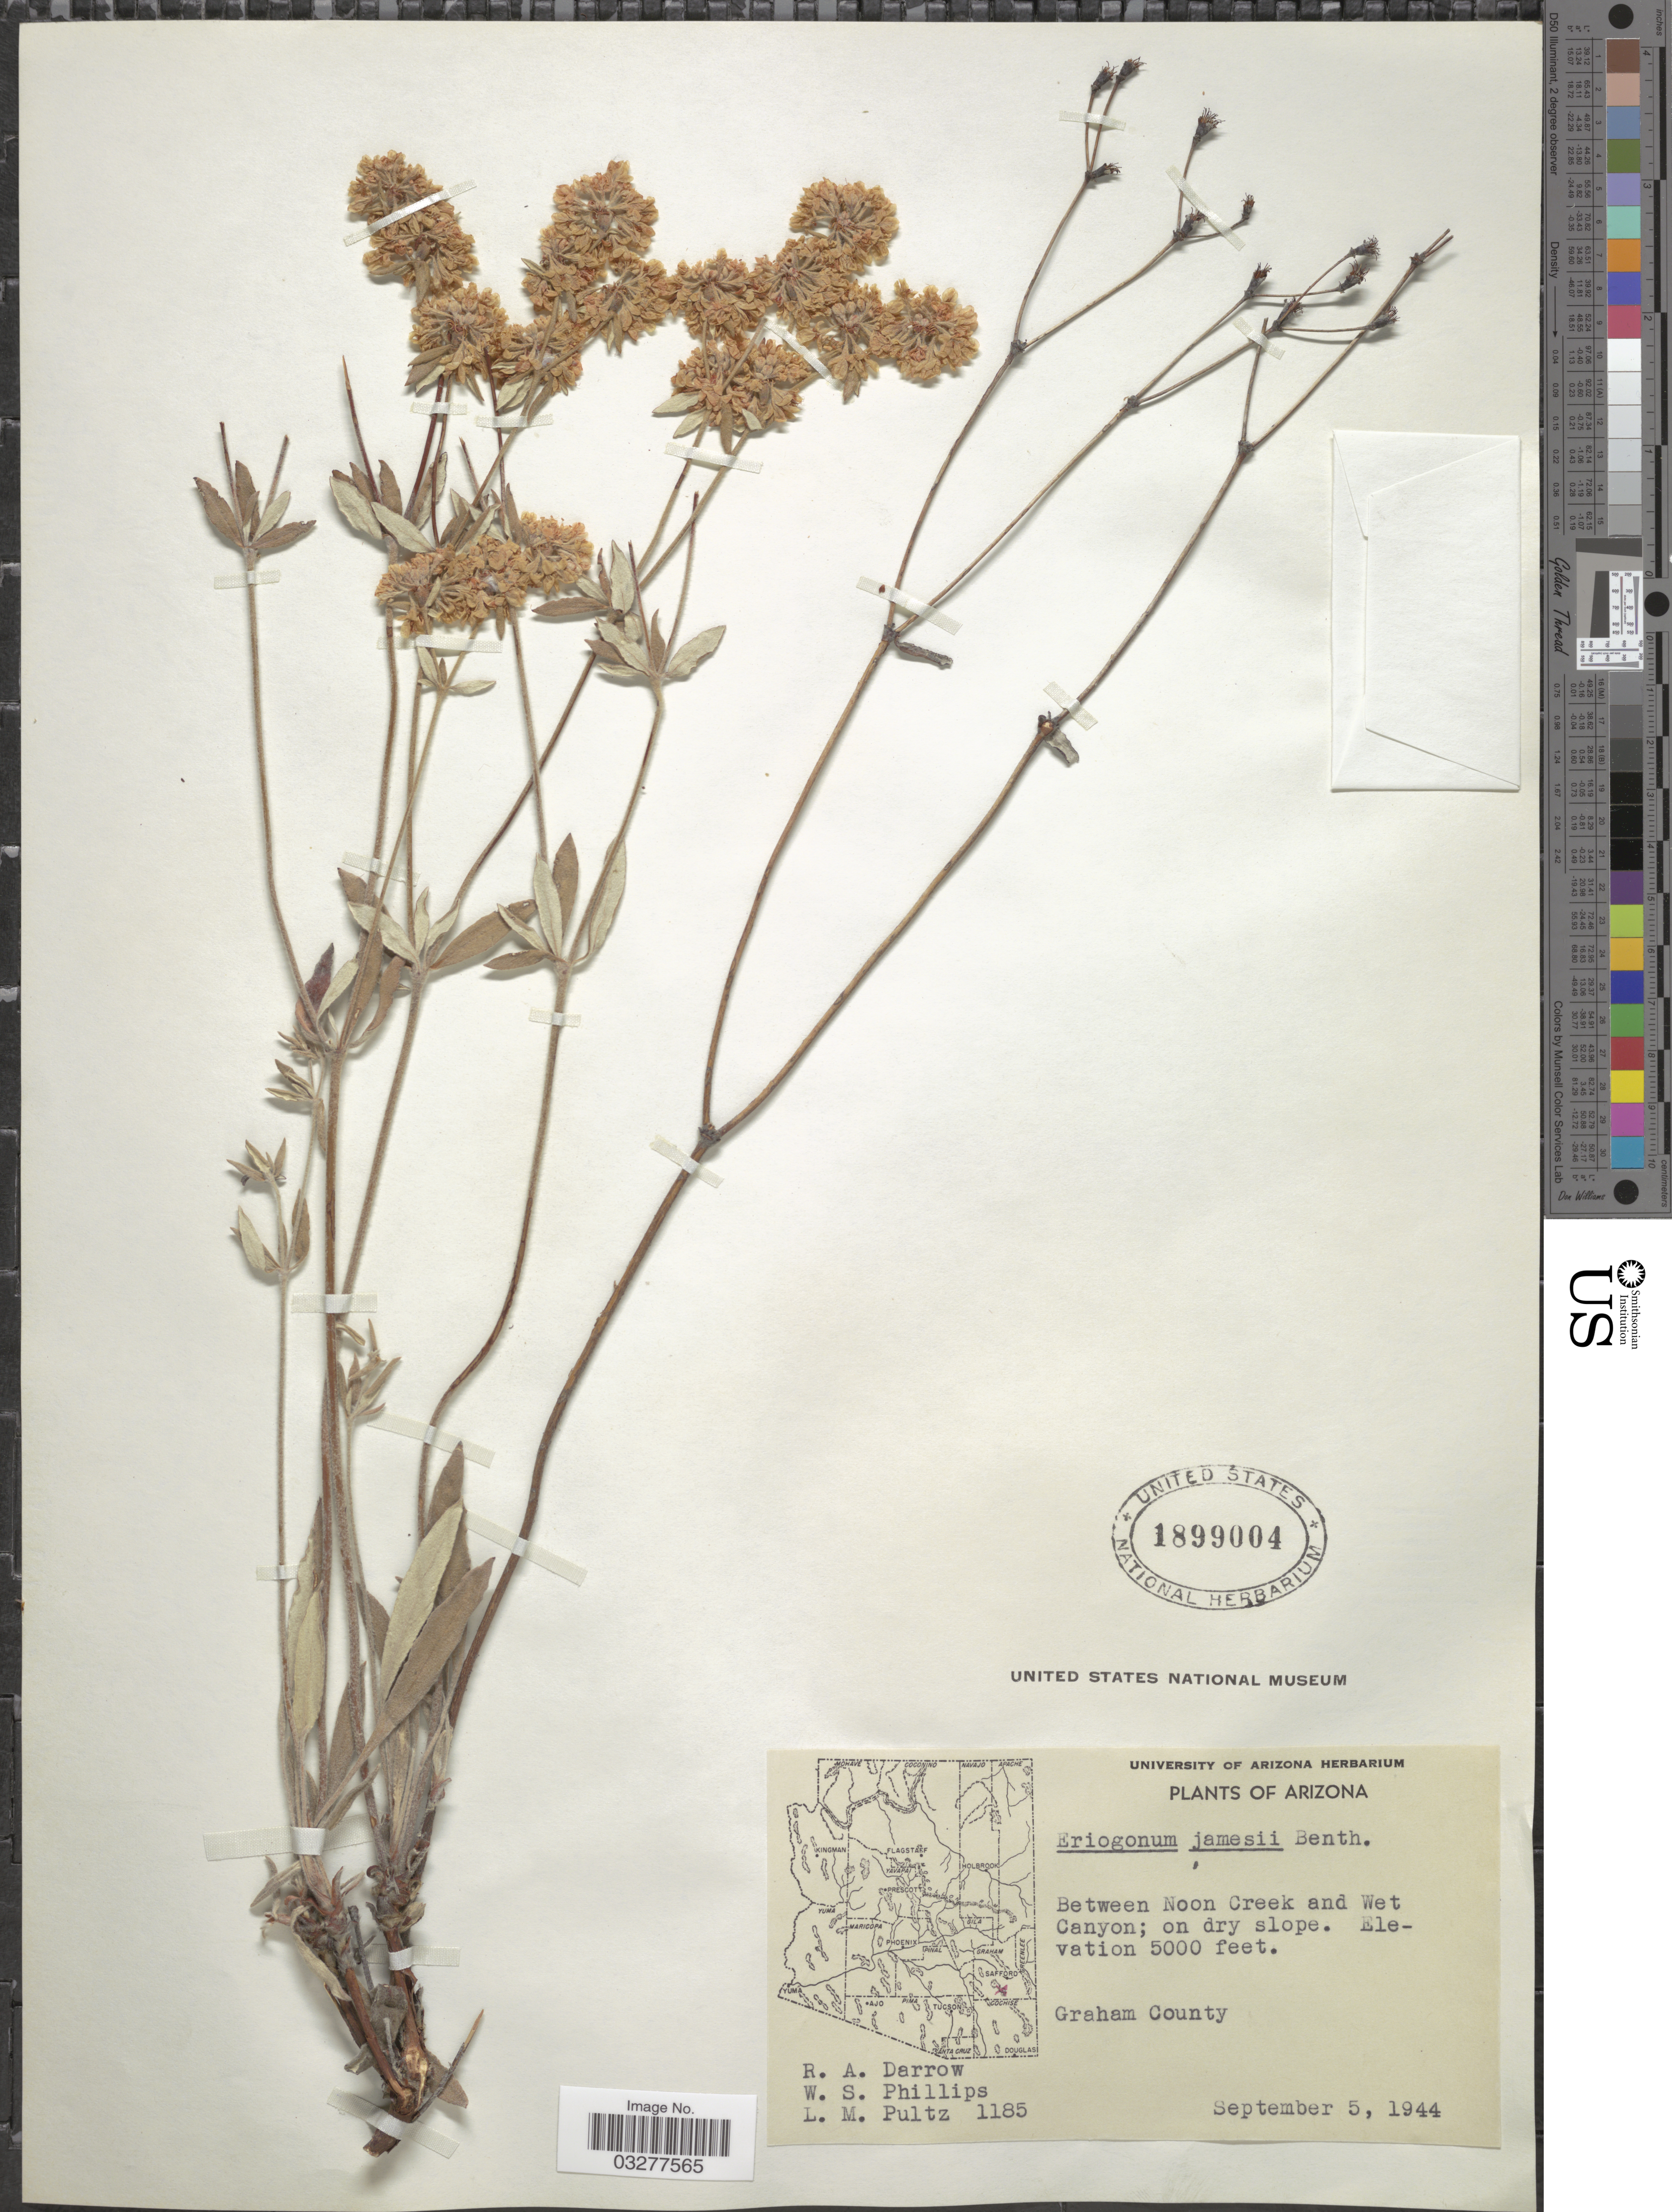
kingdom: Plantae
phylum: Tracheophyta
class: Magnoliopsida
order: Caryophyllales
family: Polygonaceae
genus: Eriogonum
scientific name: Eriogonum jamesii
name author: Benth.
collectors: R. A. Darrow, W. S. Phillips & L. Pultz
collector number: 1185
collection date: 1944-09-05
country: United States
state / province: Arizona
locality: Between Noon Creek and Wet Canyon. Graham County.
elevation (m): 1524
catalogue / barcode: US 1899004